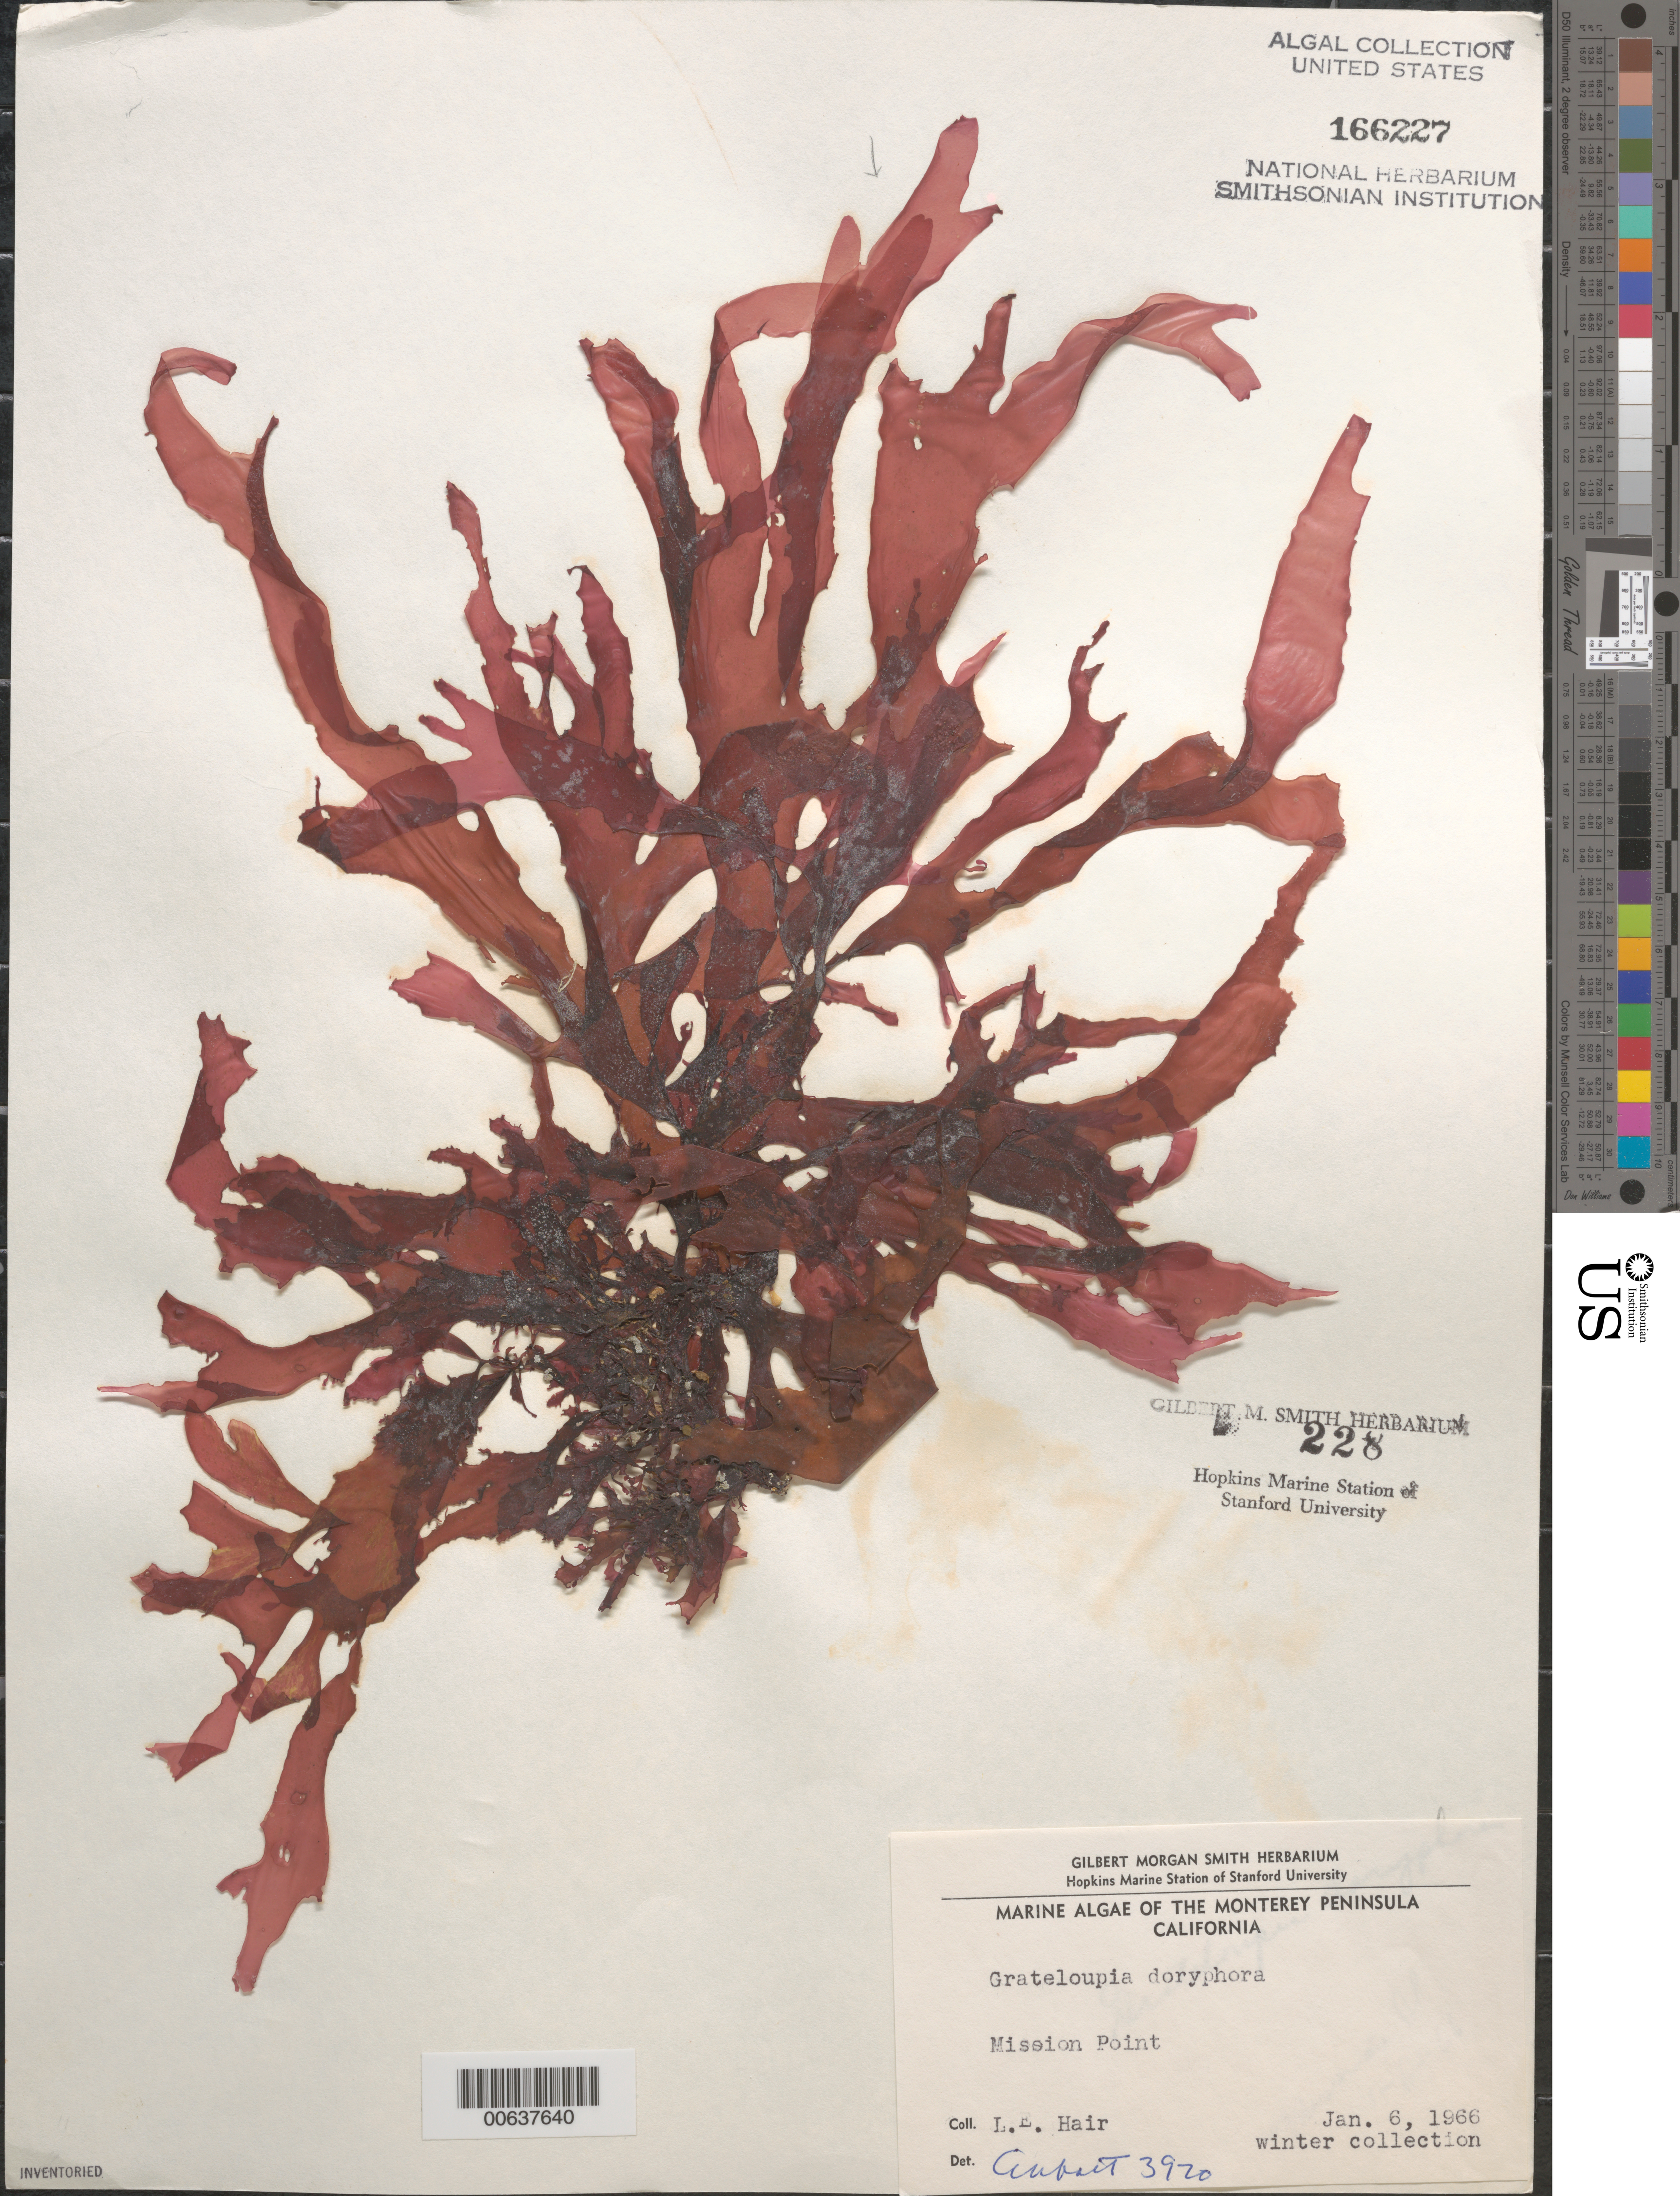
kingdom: Plantae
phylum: Rhodophyta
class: Florideophyceae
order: Halymeniales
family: Halymeniaceae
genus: Grateloupia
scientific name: Grateloupia doryphora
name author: (Mont.) Howe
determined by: Abbott, Isabella A.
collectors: L. Hair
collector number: IAA 3920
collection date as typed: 06 Jan 1966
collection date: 1966-01-06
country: United States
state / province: California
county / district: Monterey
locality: Mission Point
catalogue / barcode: US 166227